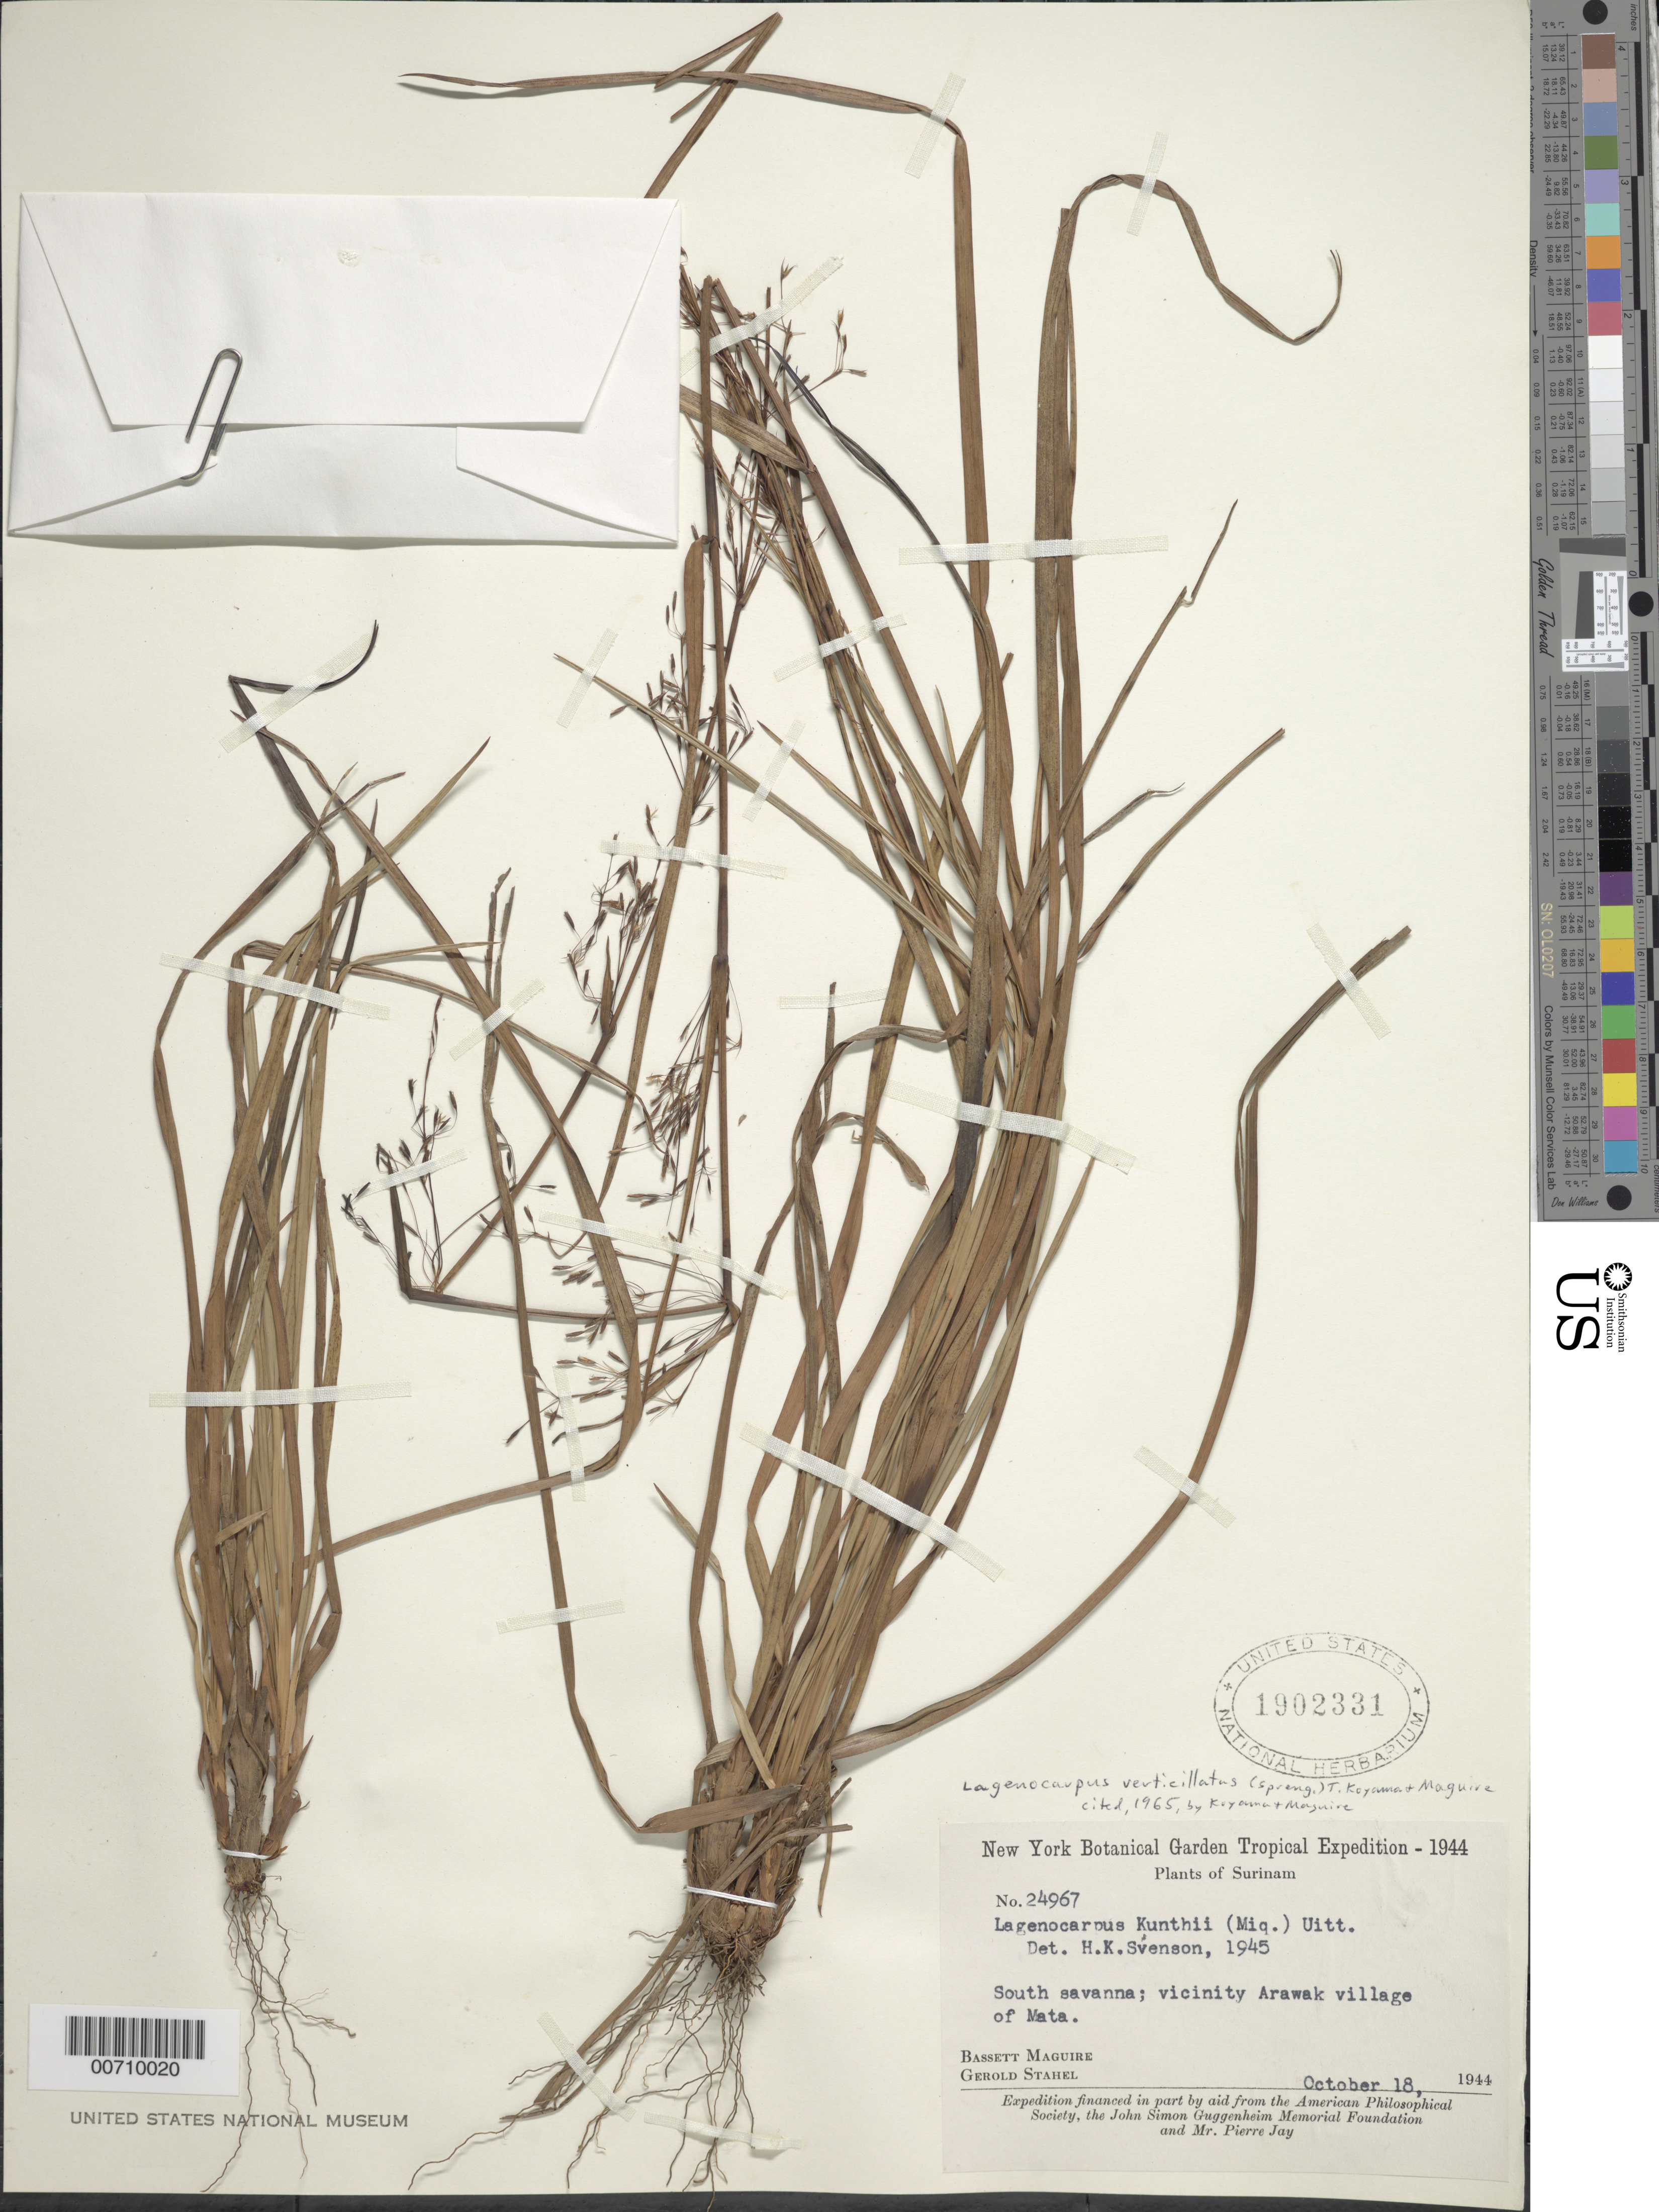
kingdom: Plantae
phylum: Tracheophyta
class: Liliopsida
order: Poales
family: Cyperaceae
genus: Cryptangium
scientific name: Cryptangium verticillatum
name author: (Spreng.) Vitta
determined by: Strong, Mark T., (BOT), Smithsonian Institution - National Museum of Natural History (UNITED STATES)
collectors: B. Maguire & G. Stahel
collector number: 24967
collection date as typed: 18-Oct-44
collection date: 1944-10-18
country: Suriname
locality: Zanderij I., Mata vic., Arawak village of Mata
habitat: South Savannas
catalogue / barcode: US 1902331